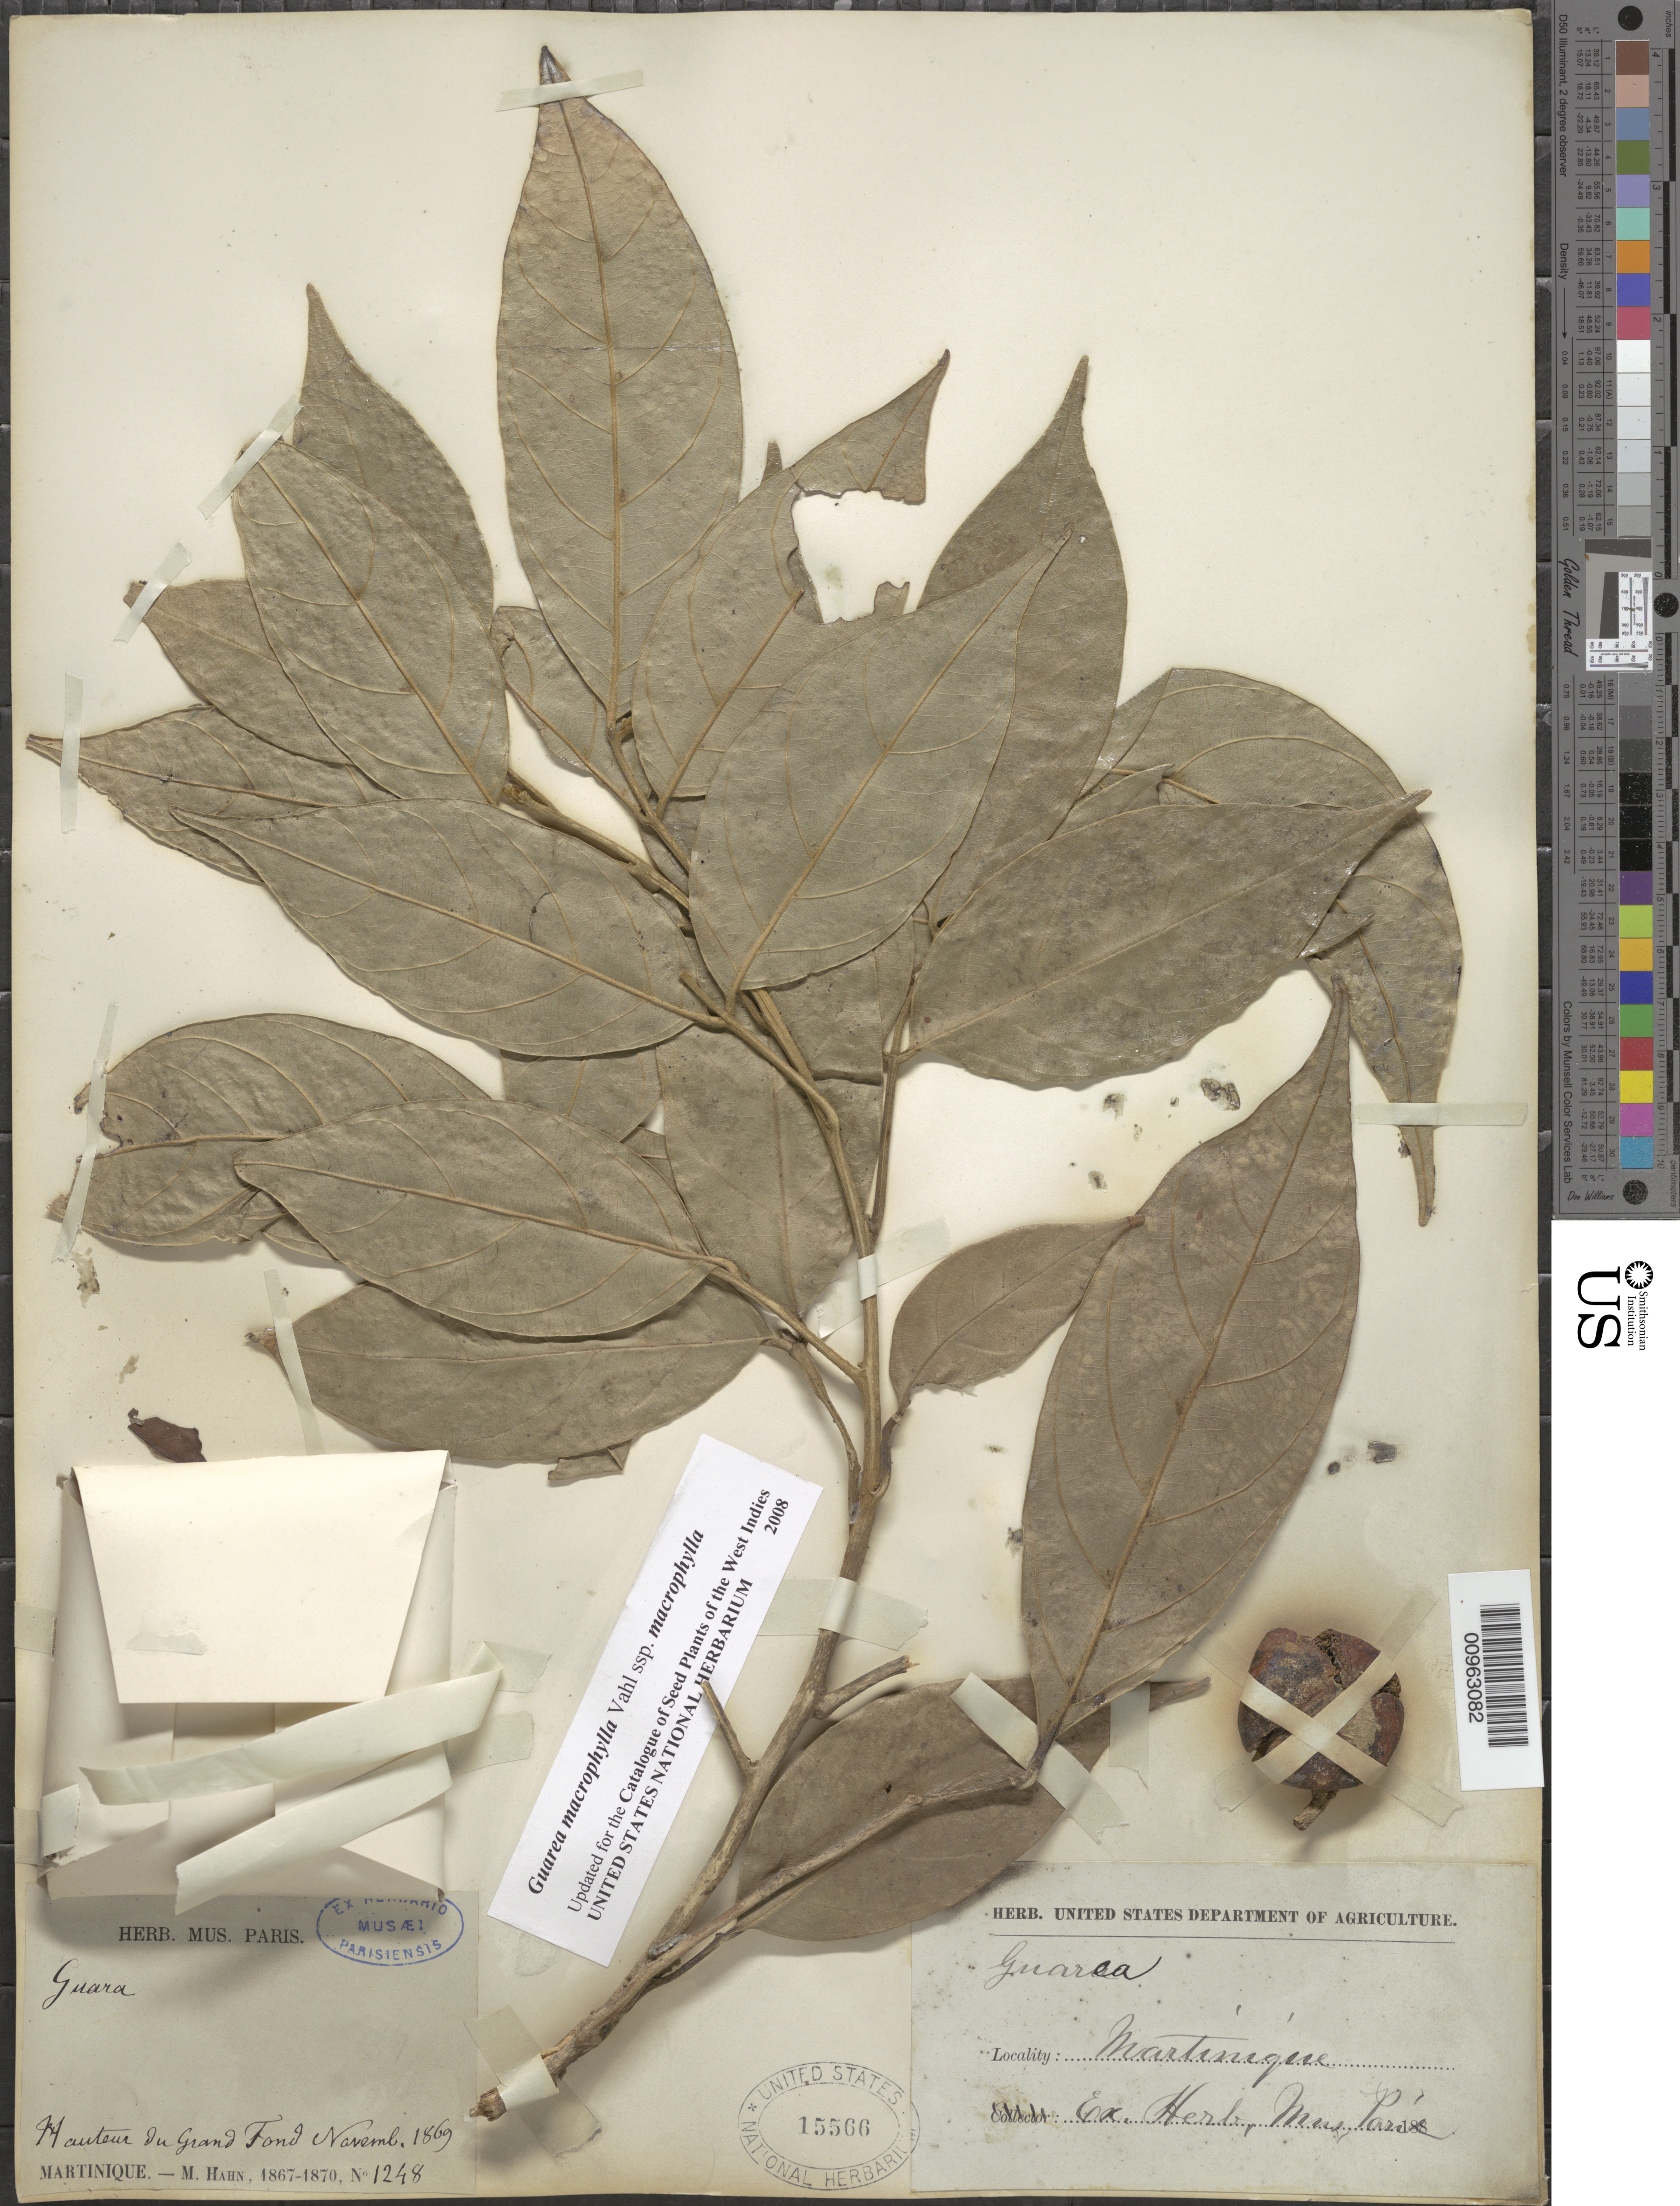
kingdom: Plantae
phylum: Tracheophyta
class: Magnoliopsida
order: Sapindales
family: Meliaceae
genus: Guarea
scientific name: Guarea macrophylla subsp. macrophylla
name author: Vahl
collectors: M. Hahn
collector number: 1248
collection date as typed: Nov 1869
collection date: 1869-11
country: Martinique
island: Martinique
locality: Hauteur du Grand Fond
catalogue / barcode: US 15566